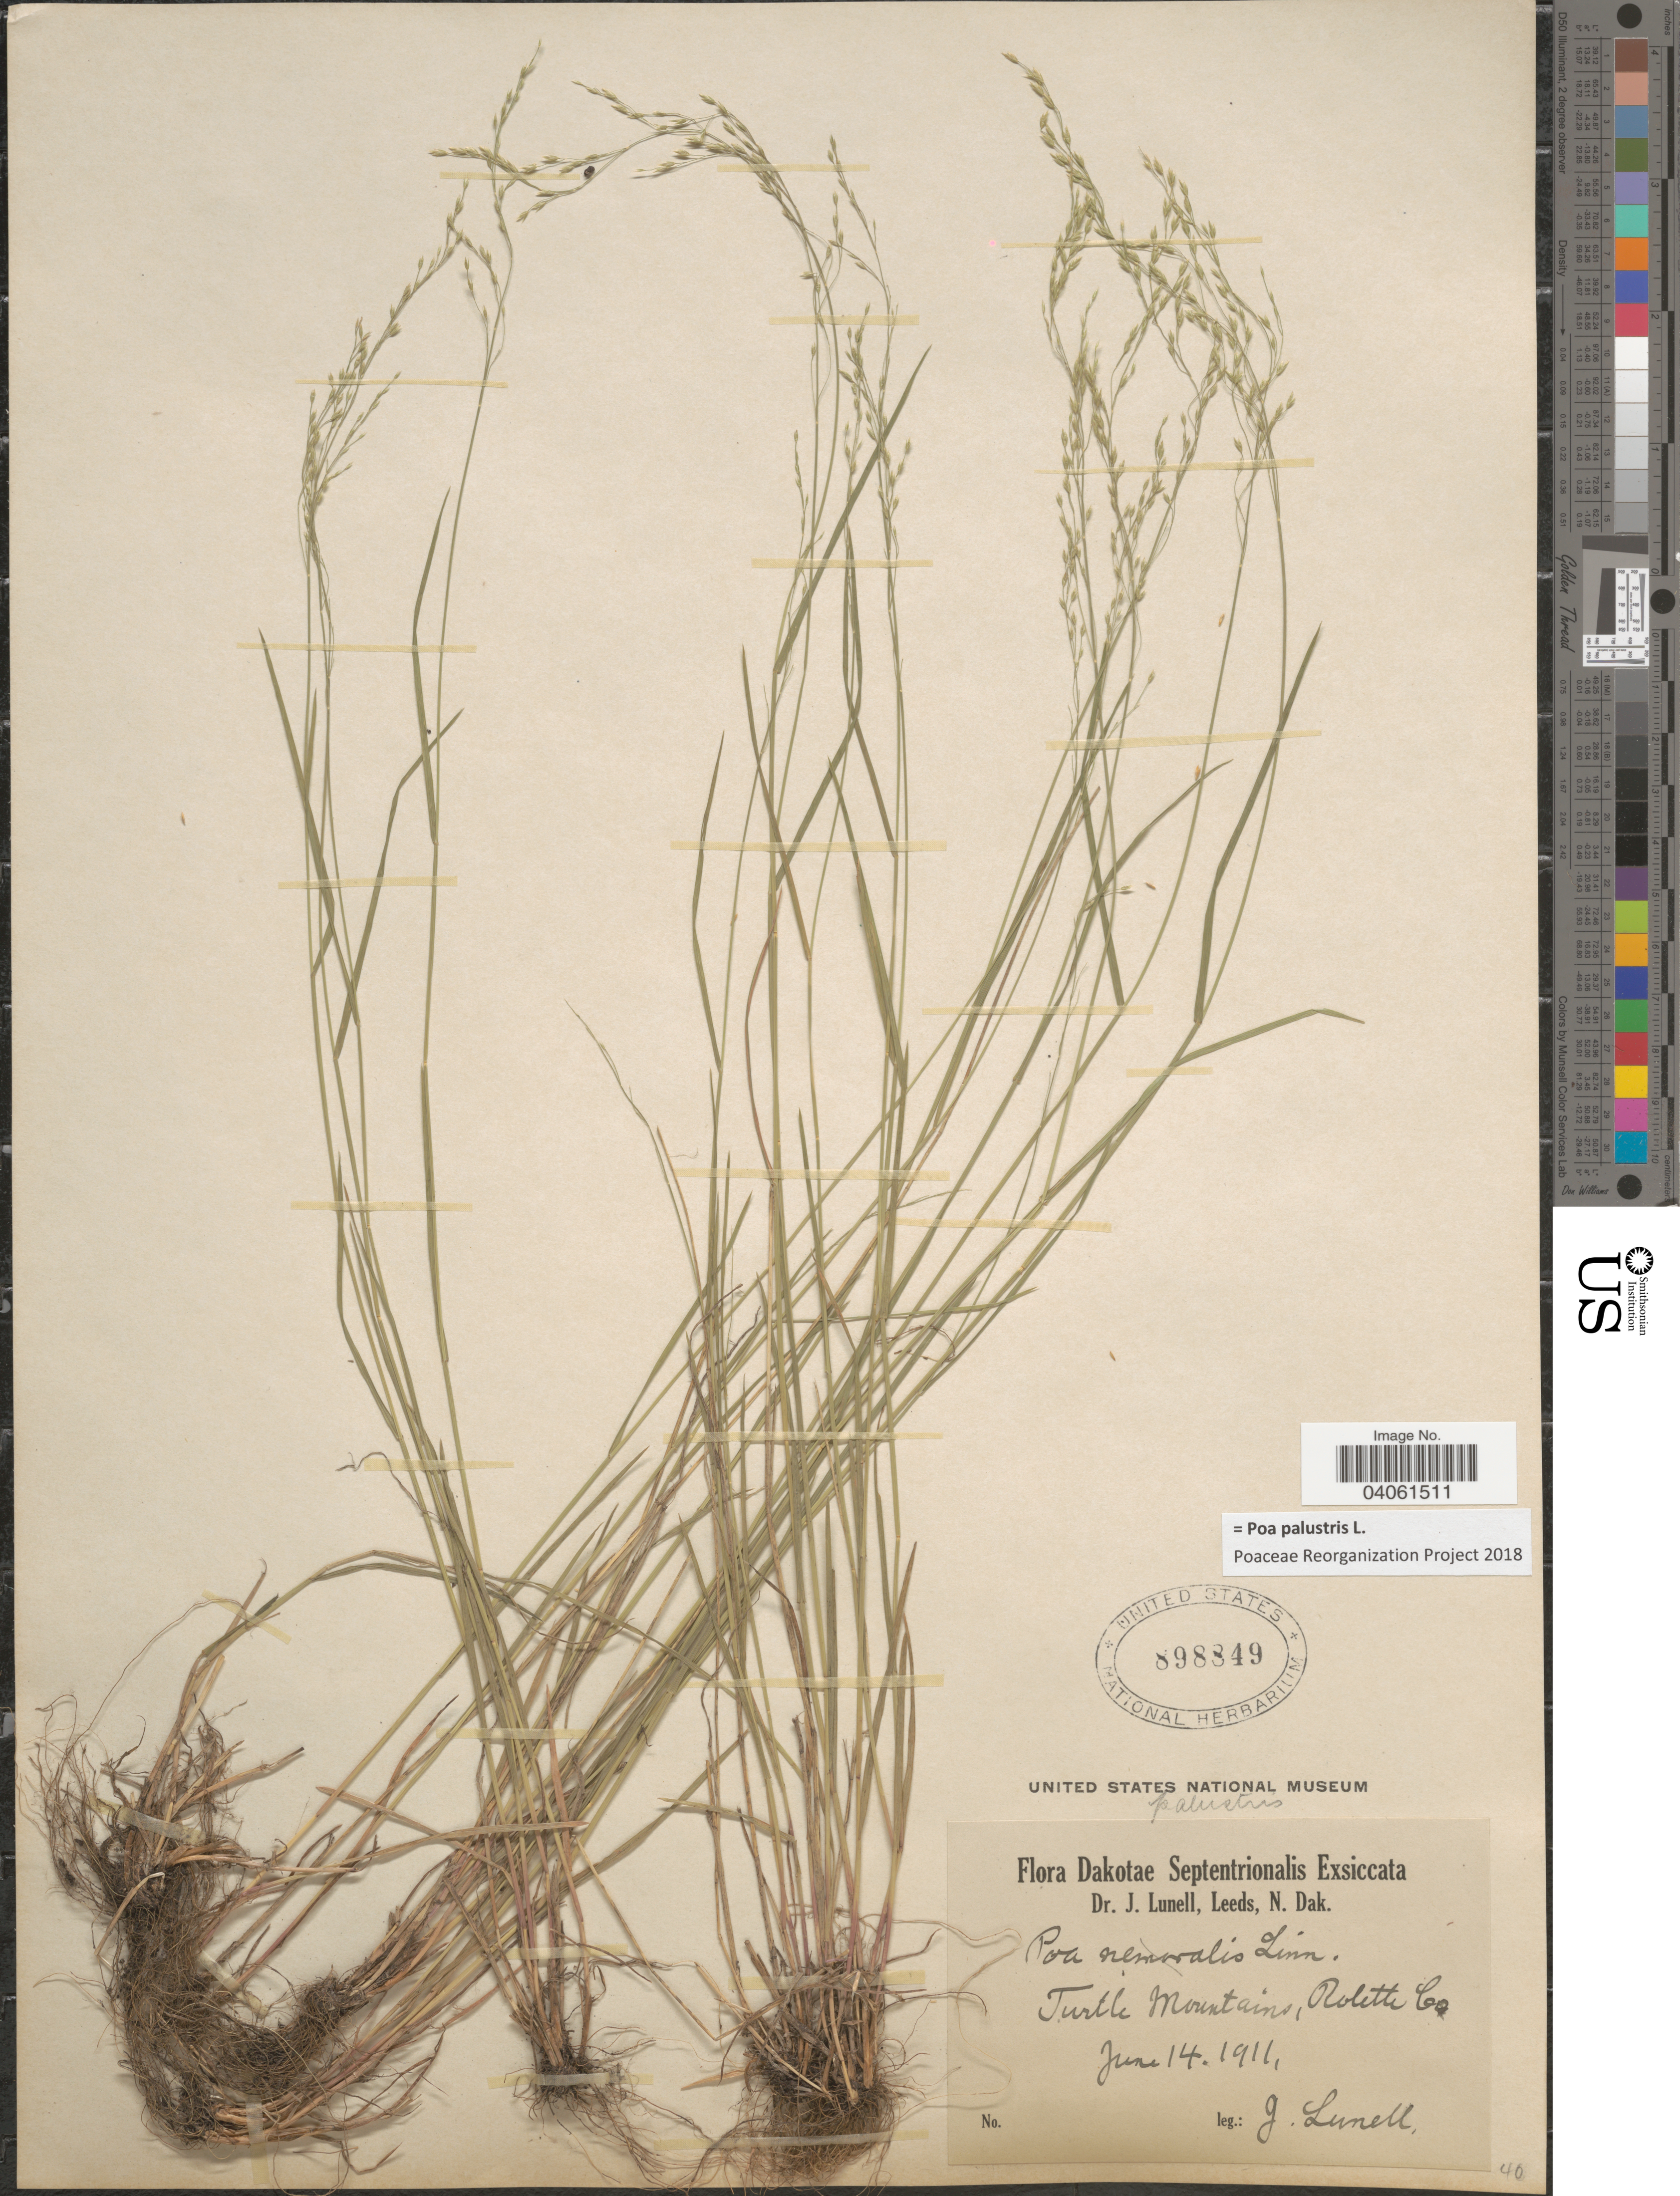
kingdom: Plantae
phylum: Tracheophyta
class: Liliopsida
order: Poales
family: Poaceae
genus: Poa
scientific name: Poa palustris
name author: L.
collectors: J. Lunell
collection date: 1911-06-14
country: United States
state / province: North Dakota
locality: Dakotae Septentrionalis. Turtle Mountains, Rolette Co.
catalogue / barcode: US 898849